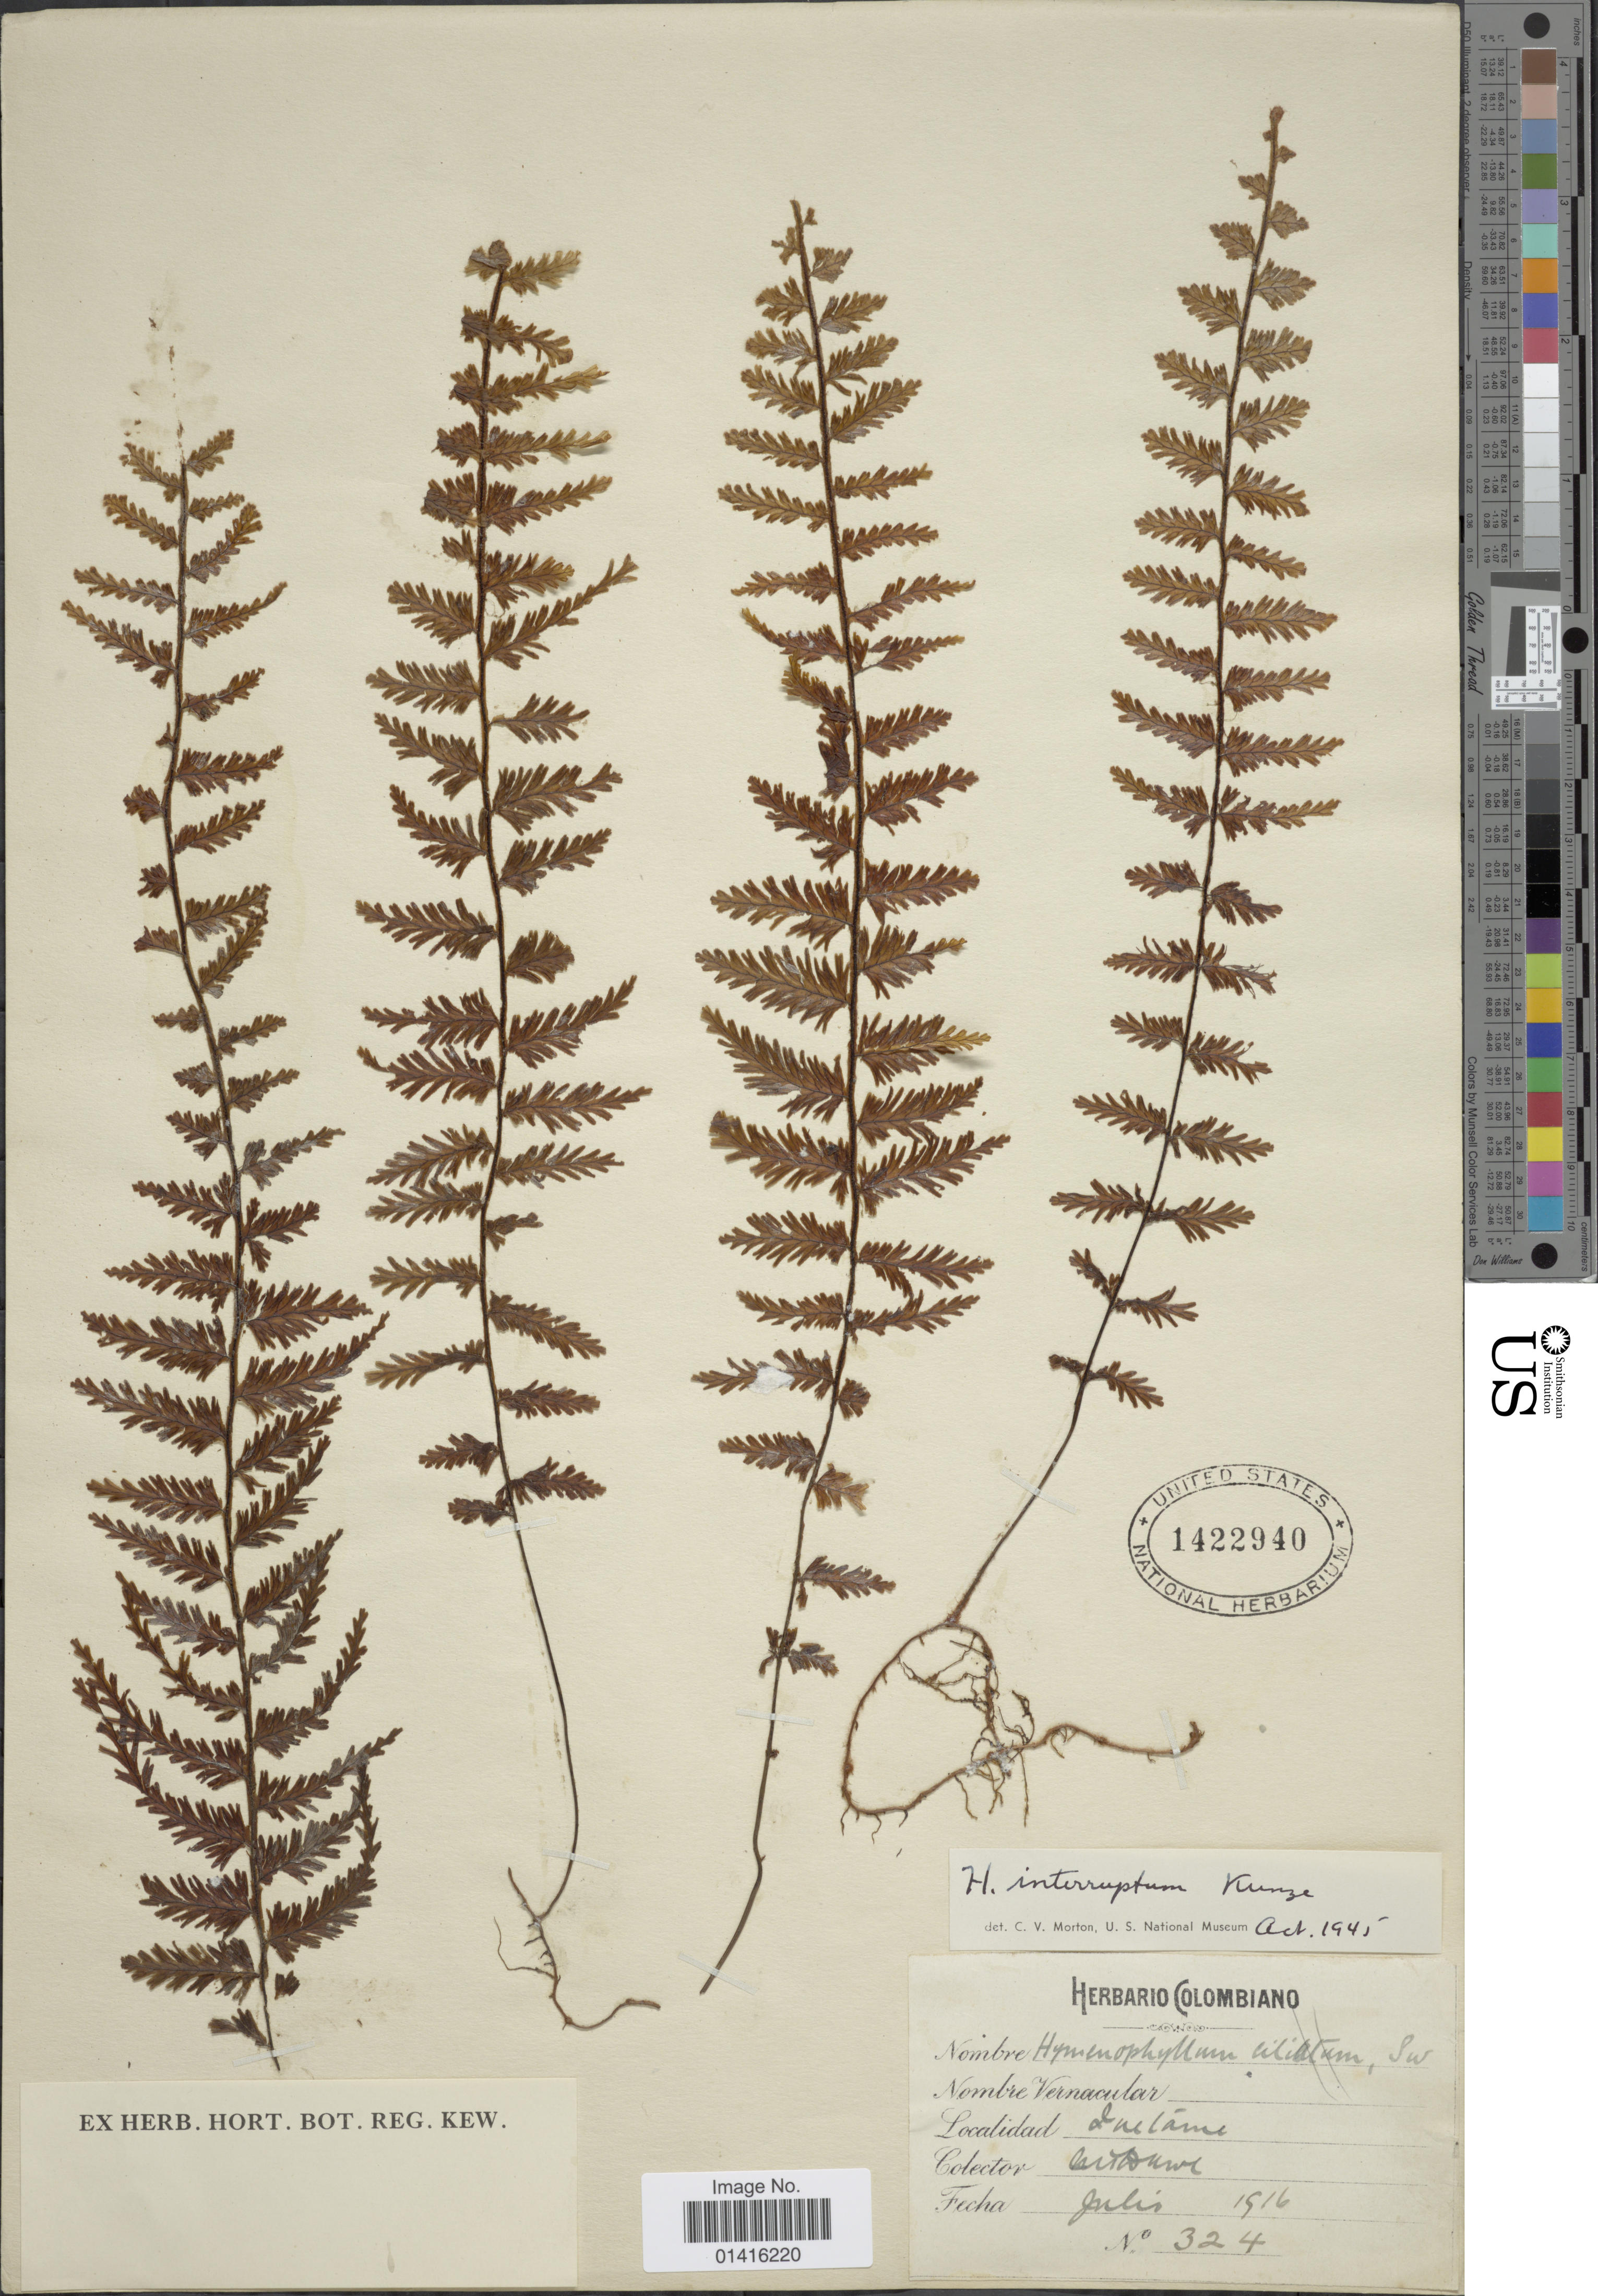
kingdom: Plantae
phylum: Tracheophyta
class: Polypodiopsida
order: Hymenophyllales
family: Hymenophyllaceae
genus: Hymenophyllum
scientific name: Hymenophyllum interruptum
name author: Kunze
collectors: M. T. Dawe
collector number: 324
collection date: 1916-07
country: Colombia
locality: Quetame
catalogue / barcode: US 1422940